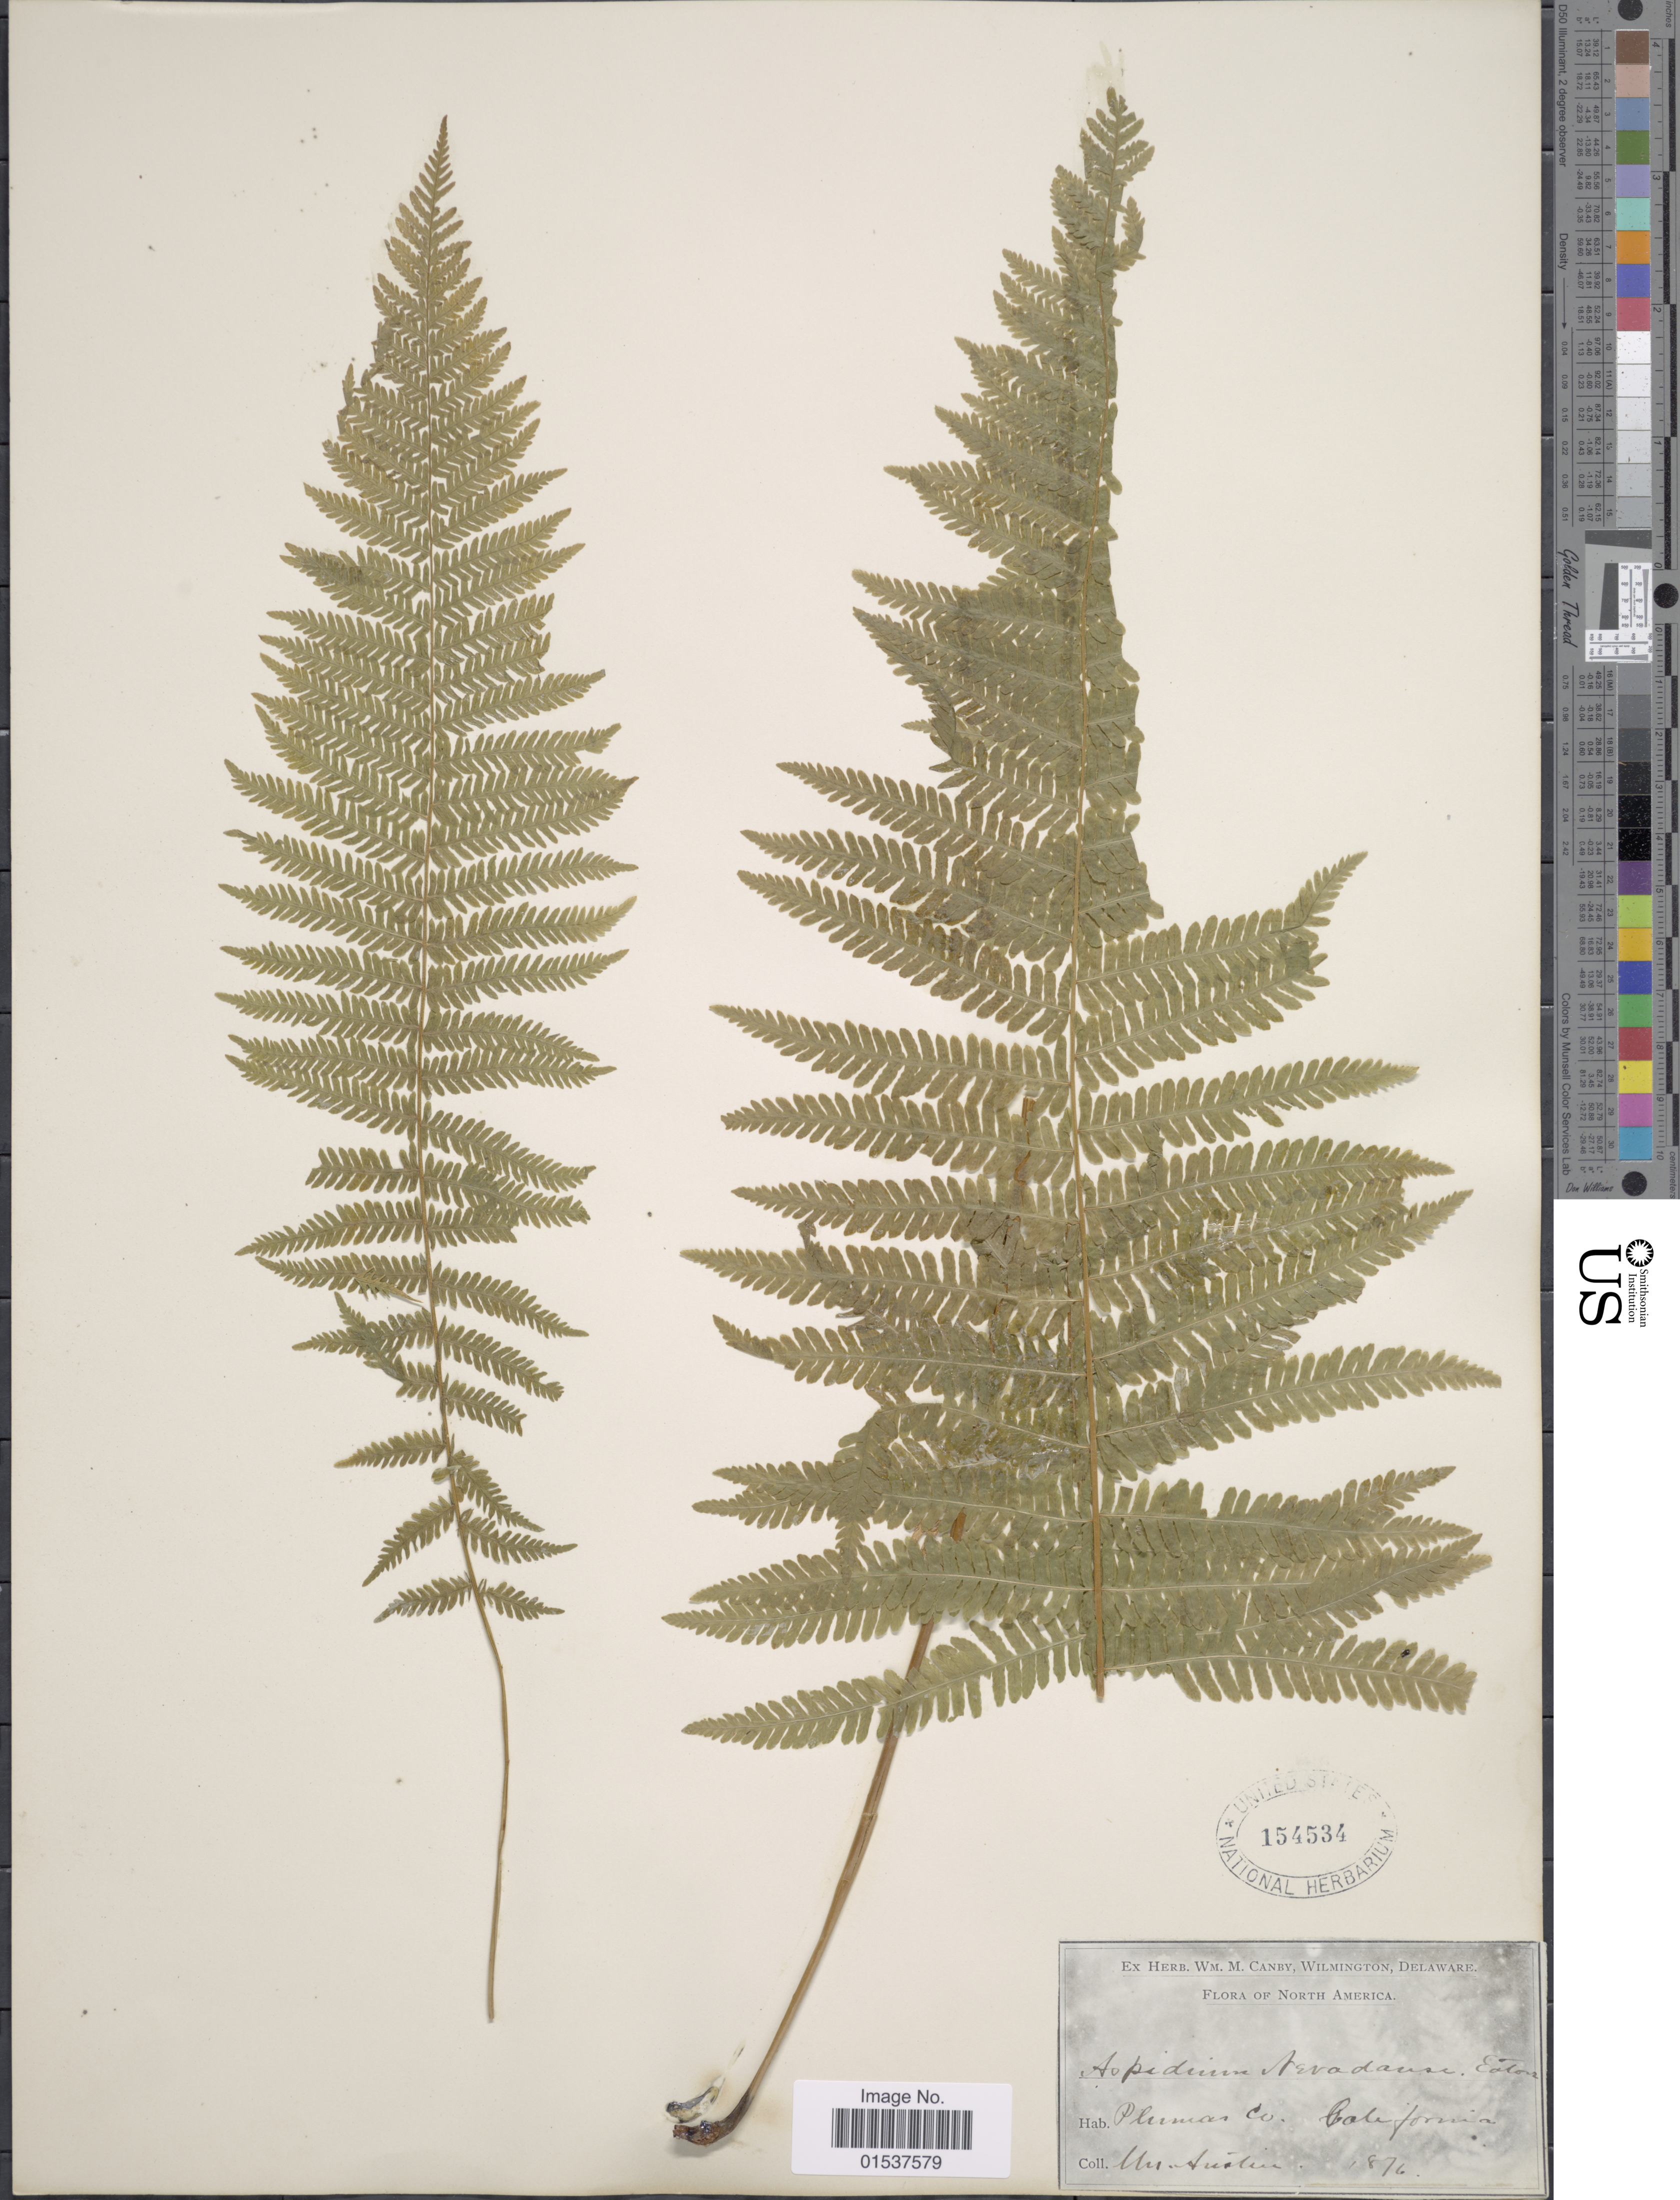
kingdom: Plantae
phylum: Tracheophyta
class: Polypodiopsida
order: Polypodiales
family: Thelypteridaceae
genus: Parathelypteris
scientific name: Parathelypteris nevadensis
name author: (Baker) Holttum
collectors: W. Austin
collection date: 1876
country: United States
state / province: California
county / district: Plumas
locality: Plumas Co. North America.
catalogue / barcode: US 154534